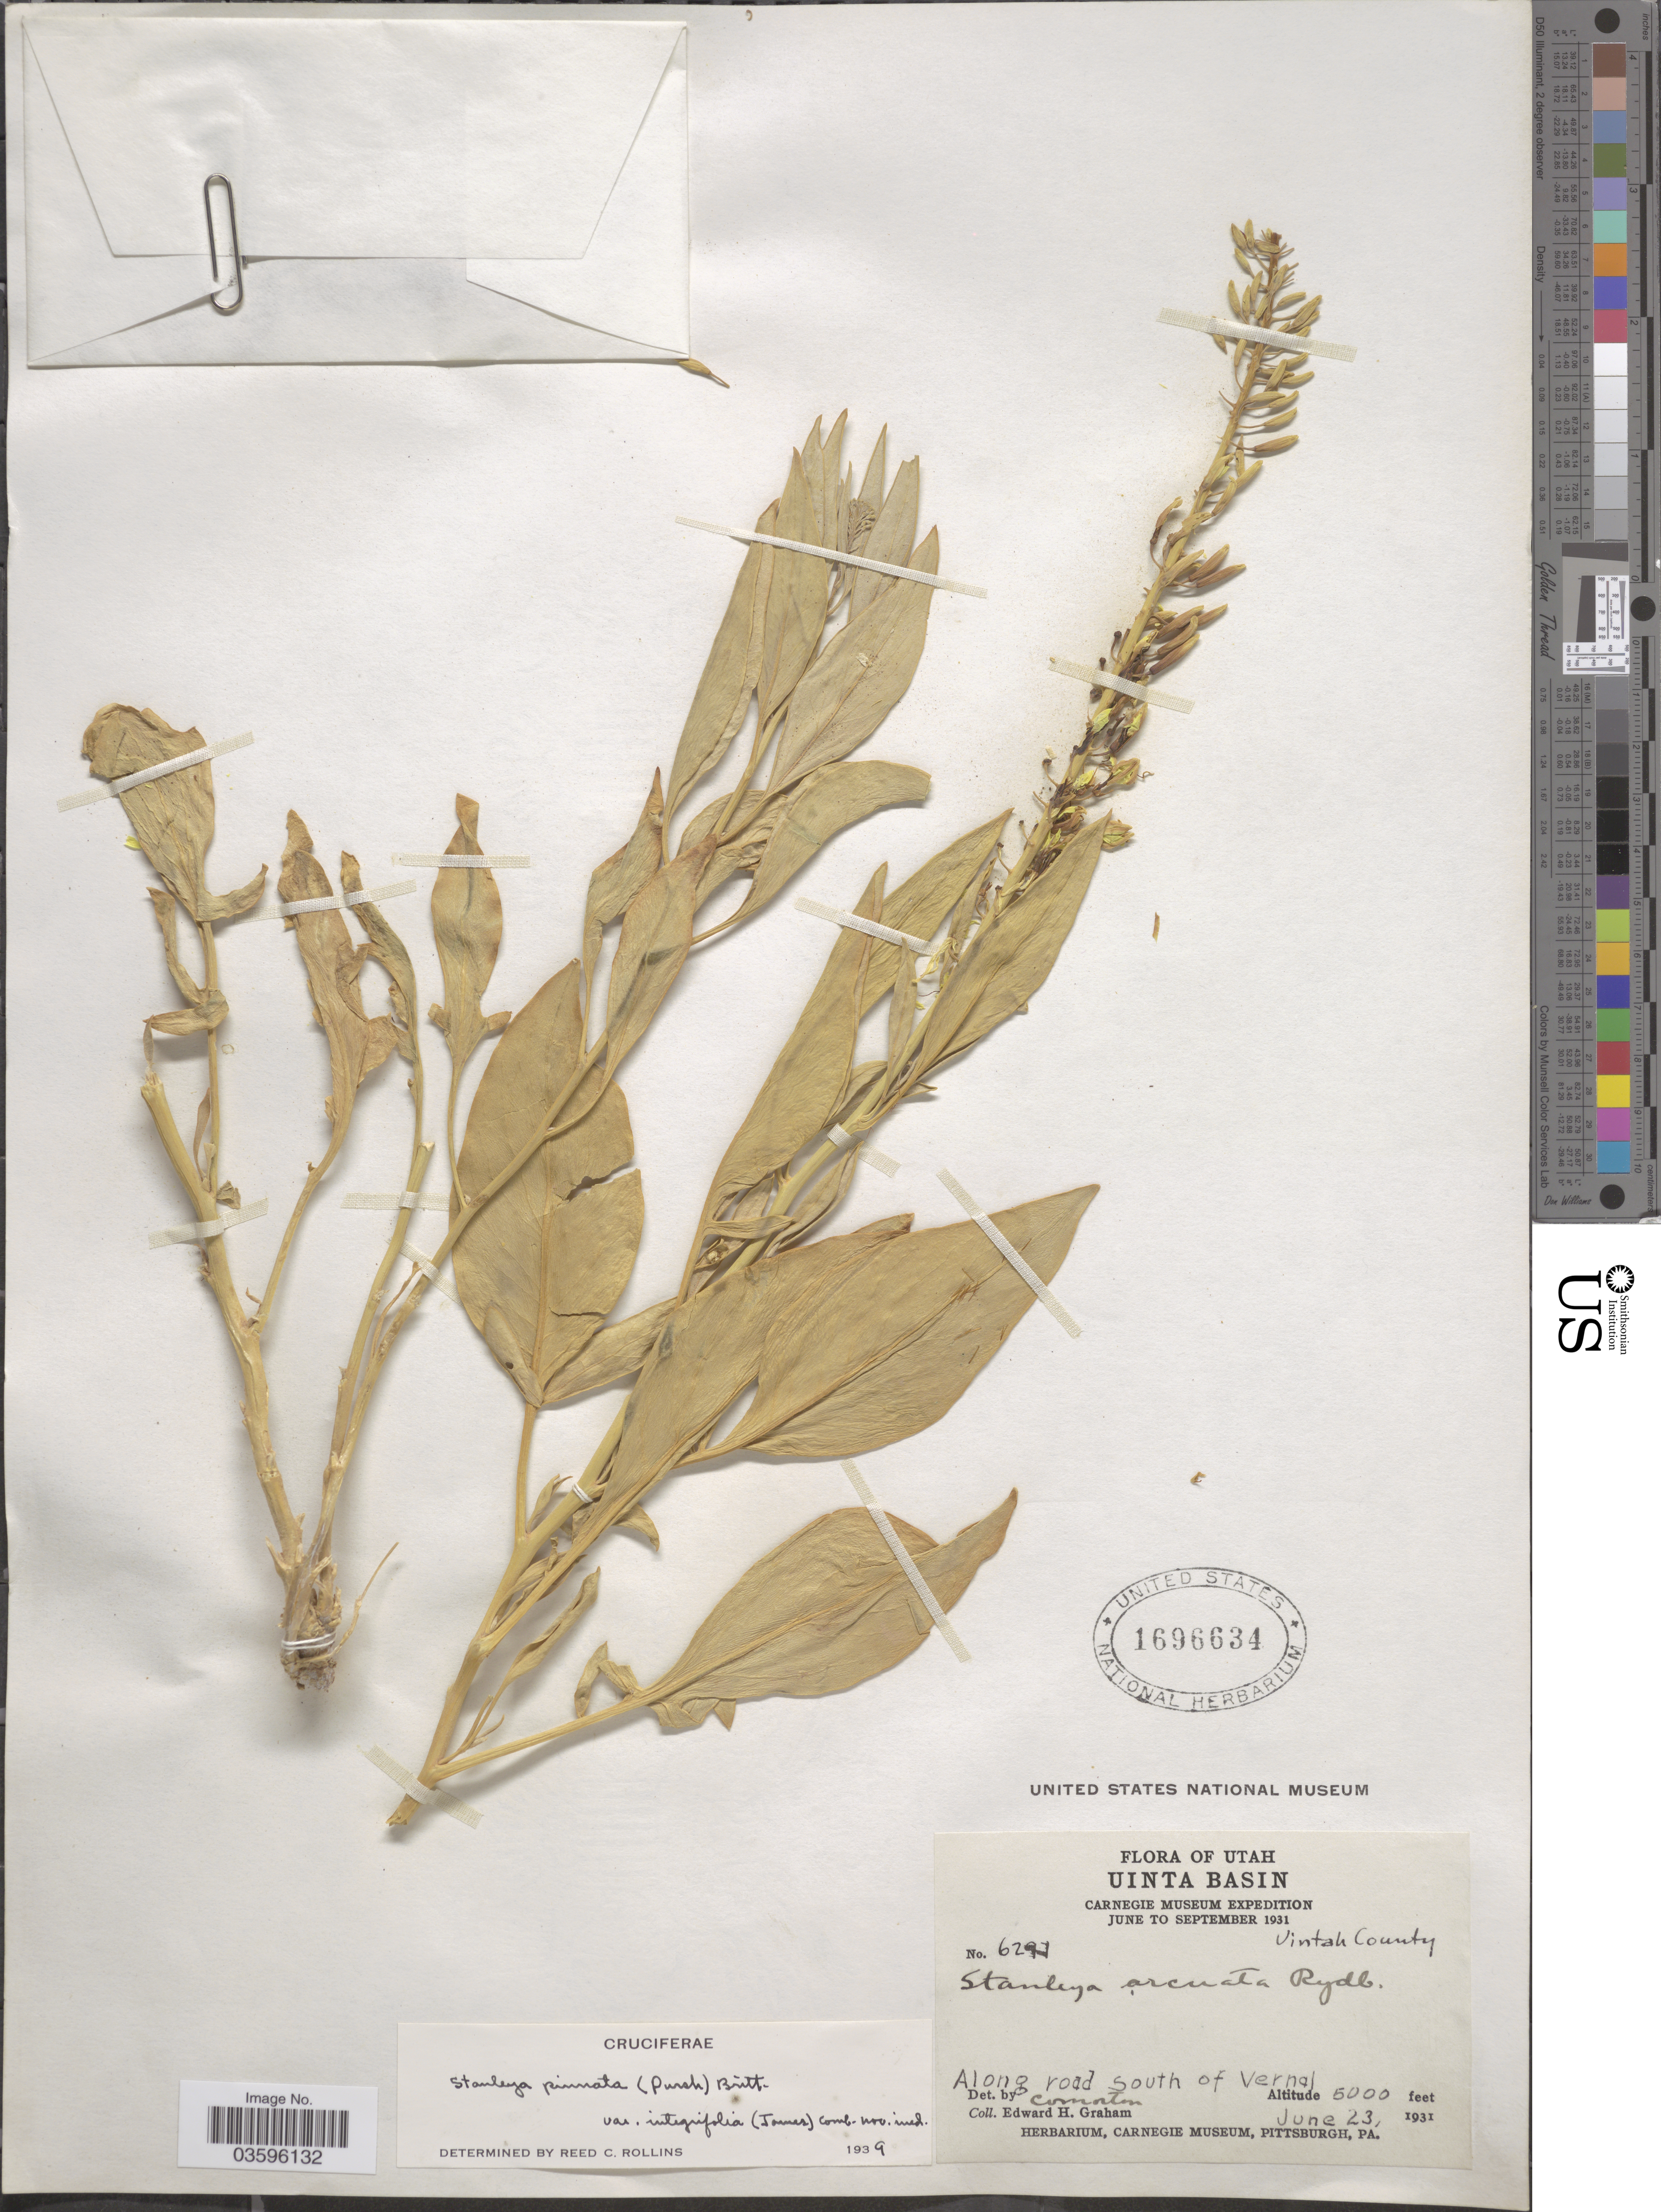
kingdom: Plantae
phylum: Tracheophyta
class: Magnoliopsida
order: Brassicales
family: Brassicaceae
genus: Stanleya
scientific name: Stanleya pinnata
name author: (Pursh) Britton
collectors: E. H. Graham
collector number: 6291*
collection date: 1931-06-23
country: United States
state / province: Utah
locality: Uinta Basin. Uintah County. Along road south of Vernal.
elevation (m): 1524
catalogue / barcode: US 1696634